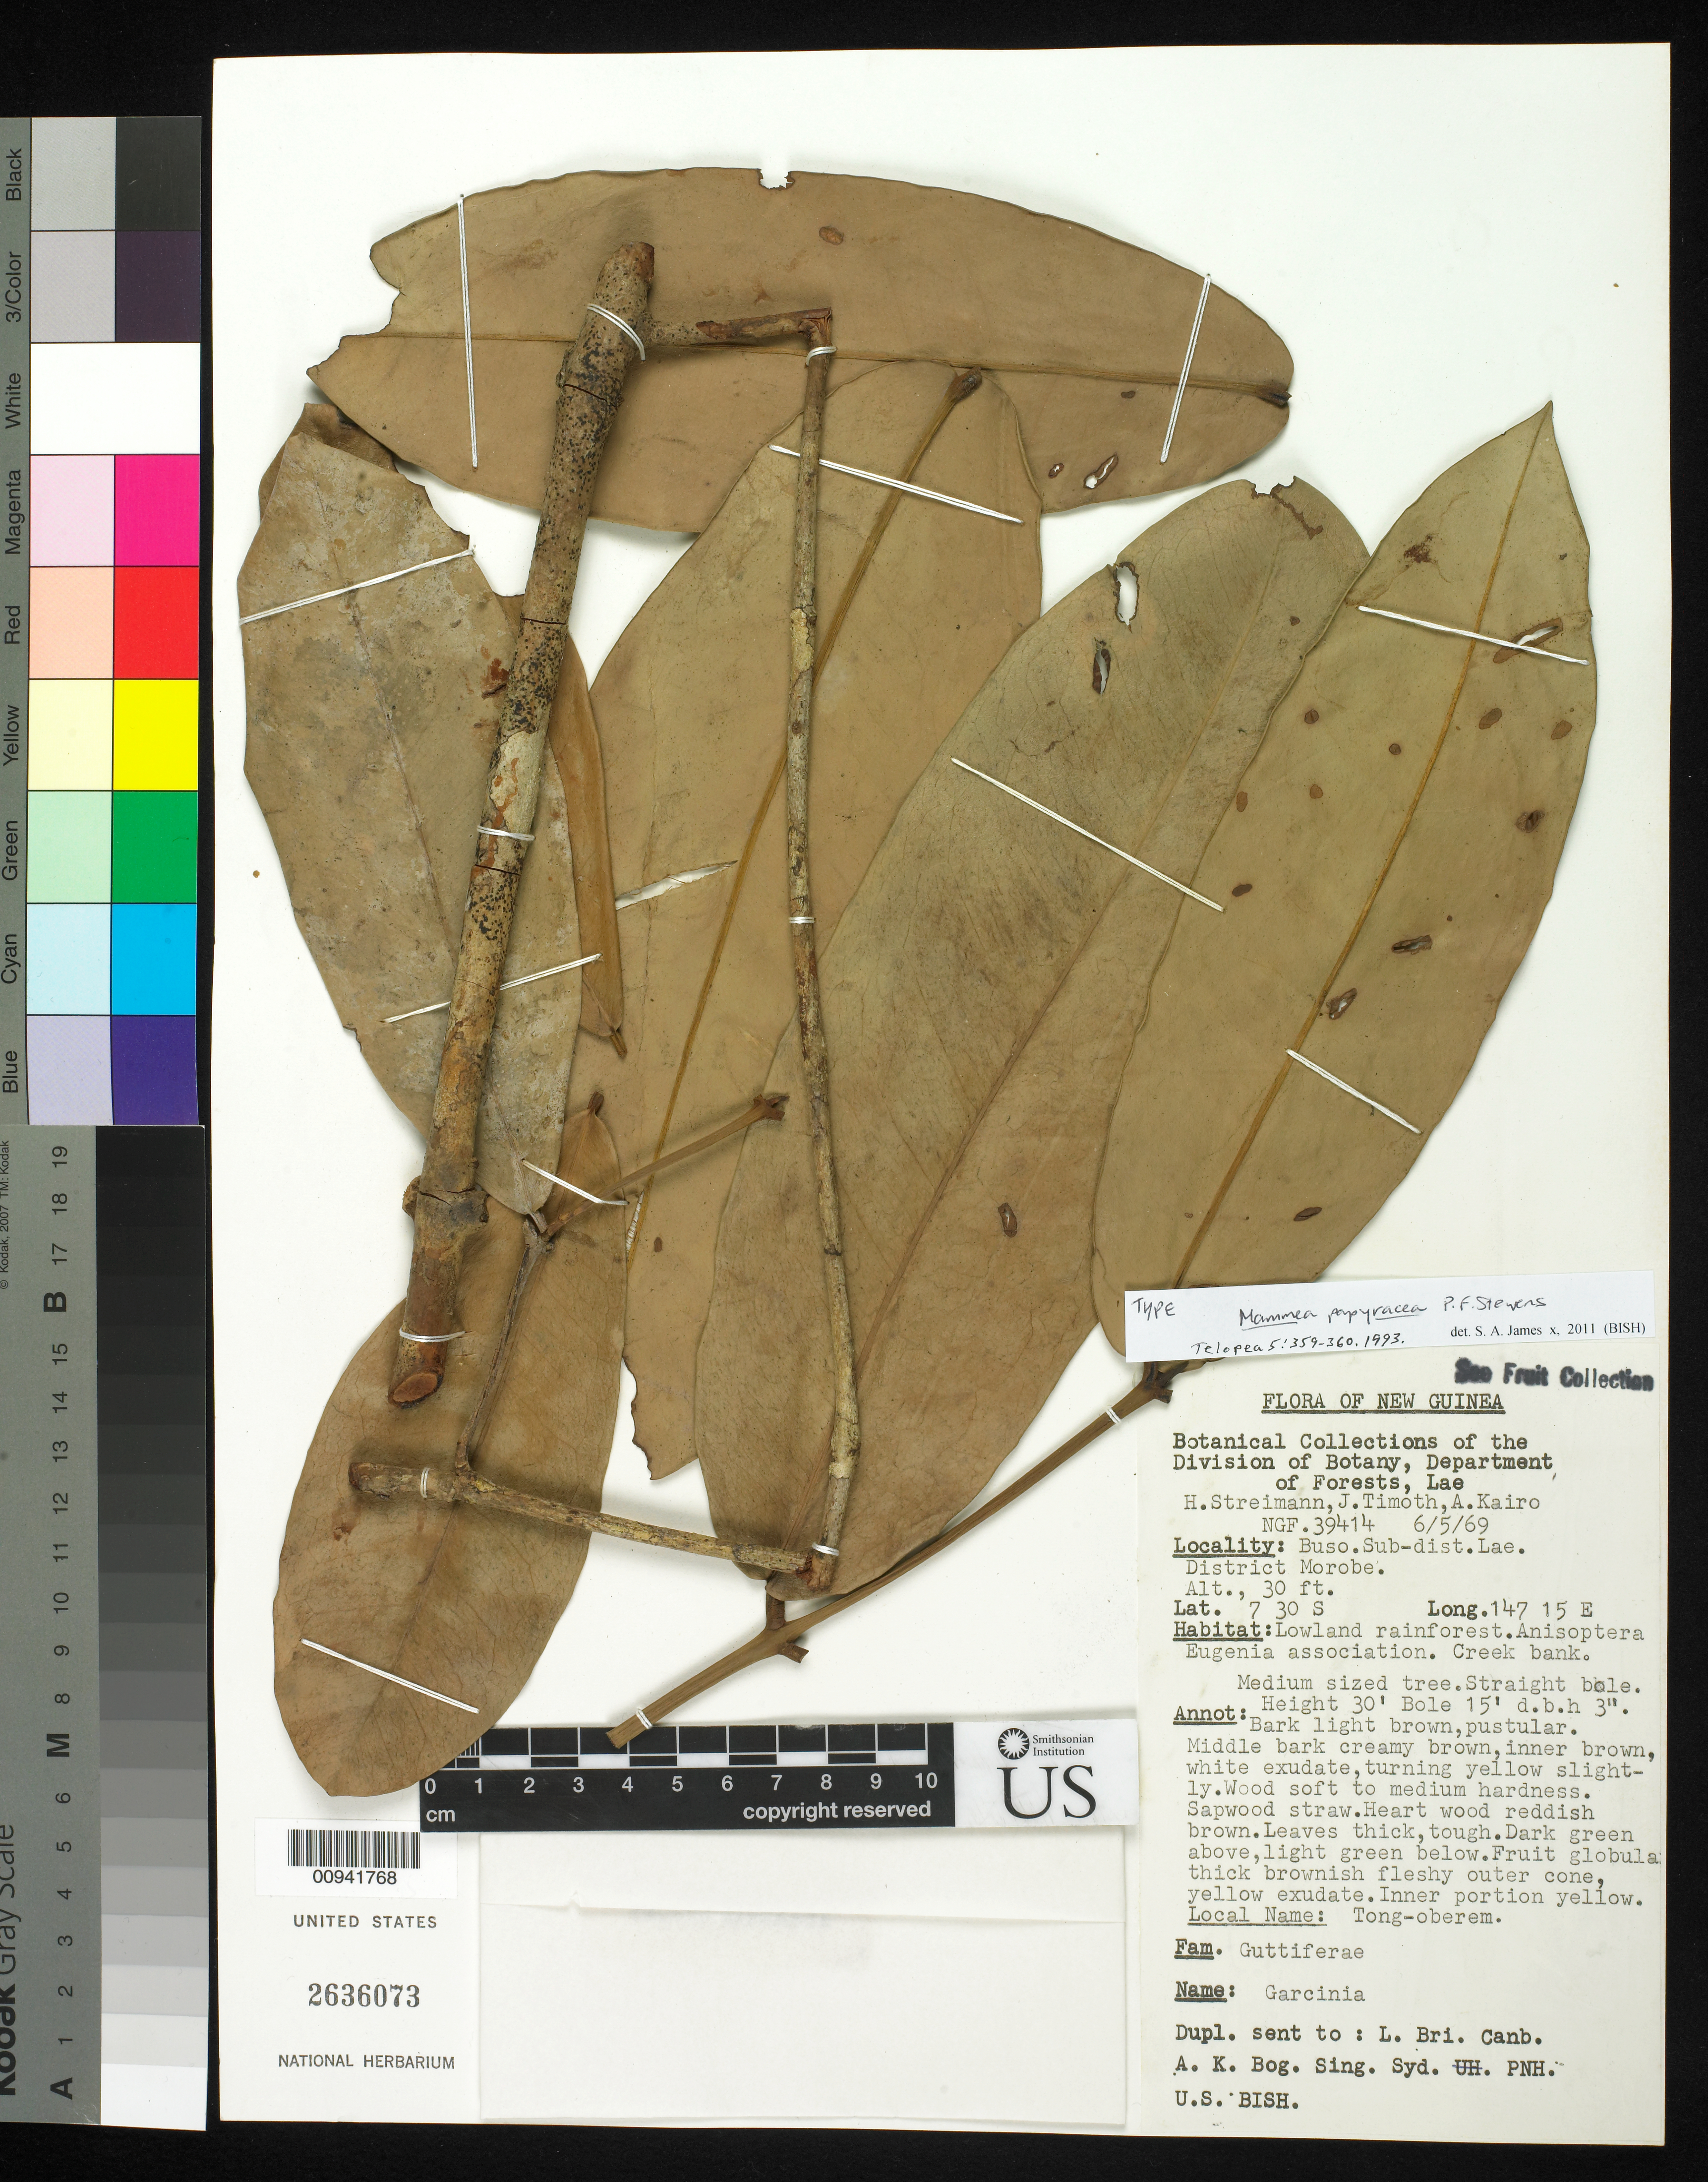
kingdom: Plantae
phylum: Tracheophyta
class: Magnoliopsida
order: Malpighiales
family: Calophyllaceae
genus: Mammea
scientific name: Mammea papyracea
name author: P.F. Stevens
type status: Isotype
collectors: H. Streimann, J. Timoth & A. Kairo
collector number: NGF 39414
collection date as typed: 6/5/69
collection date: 1969-06-05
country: Papua New Guinea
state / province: Morobe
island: New Guinea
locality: Buso. Sub-dist. Lae. District Morobe.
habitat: Lowland rainforest. Anisoptera Eugenia association. Creek bank.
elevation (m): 9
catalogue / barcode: US 2636073